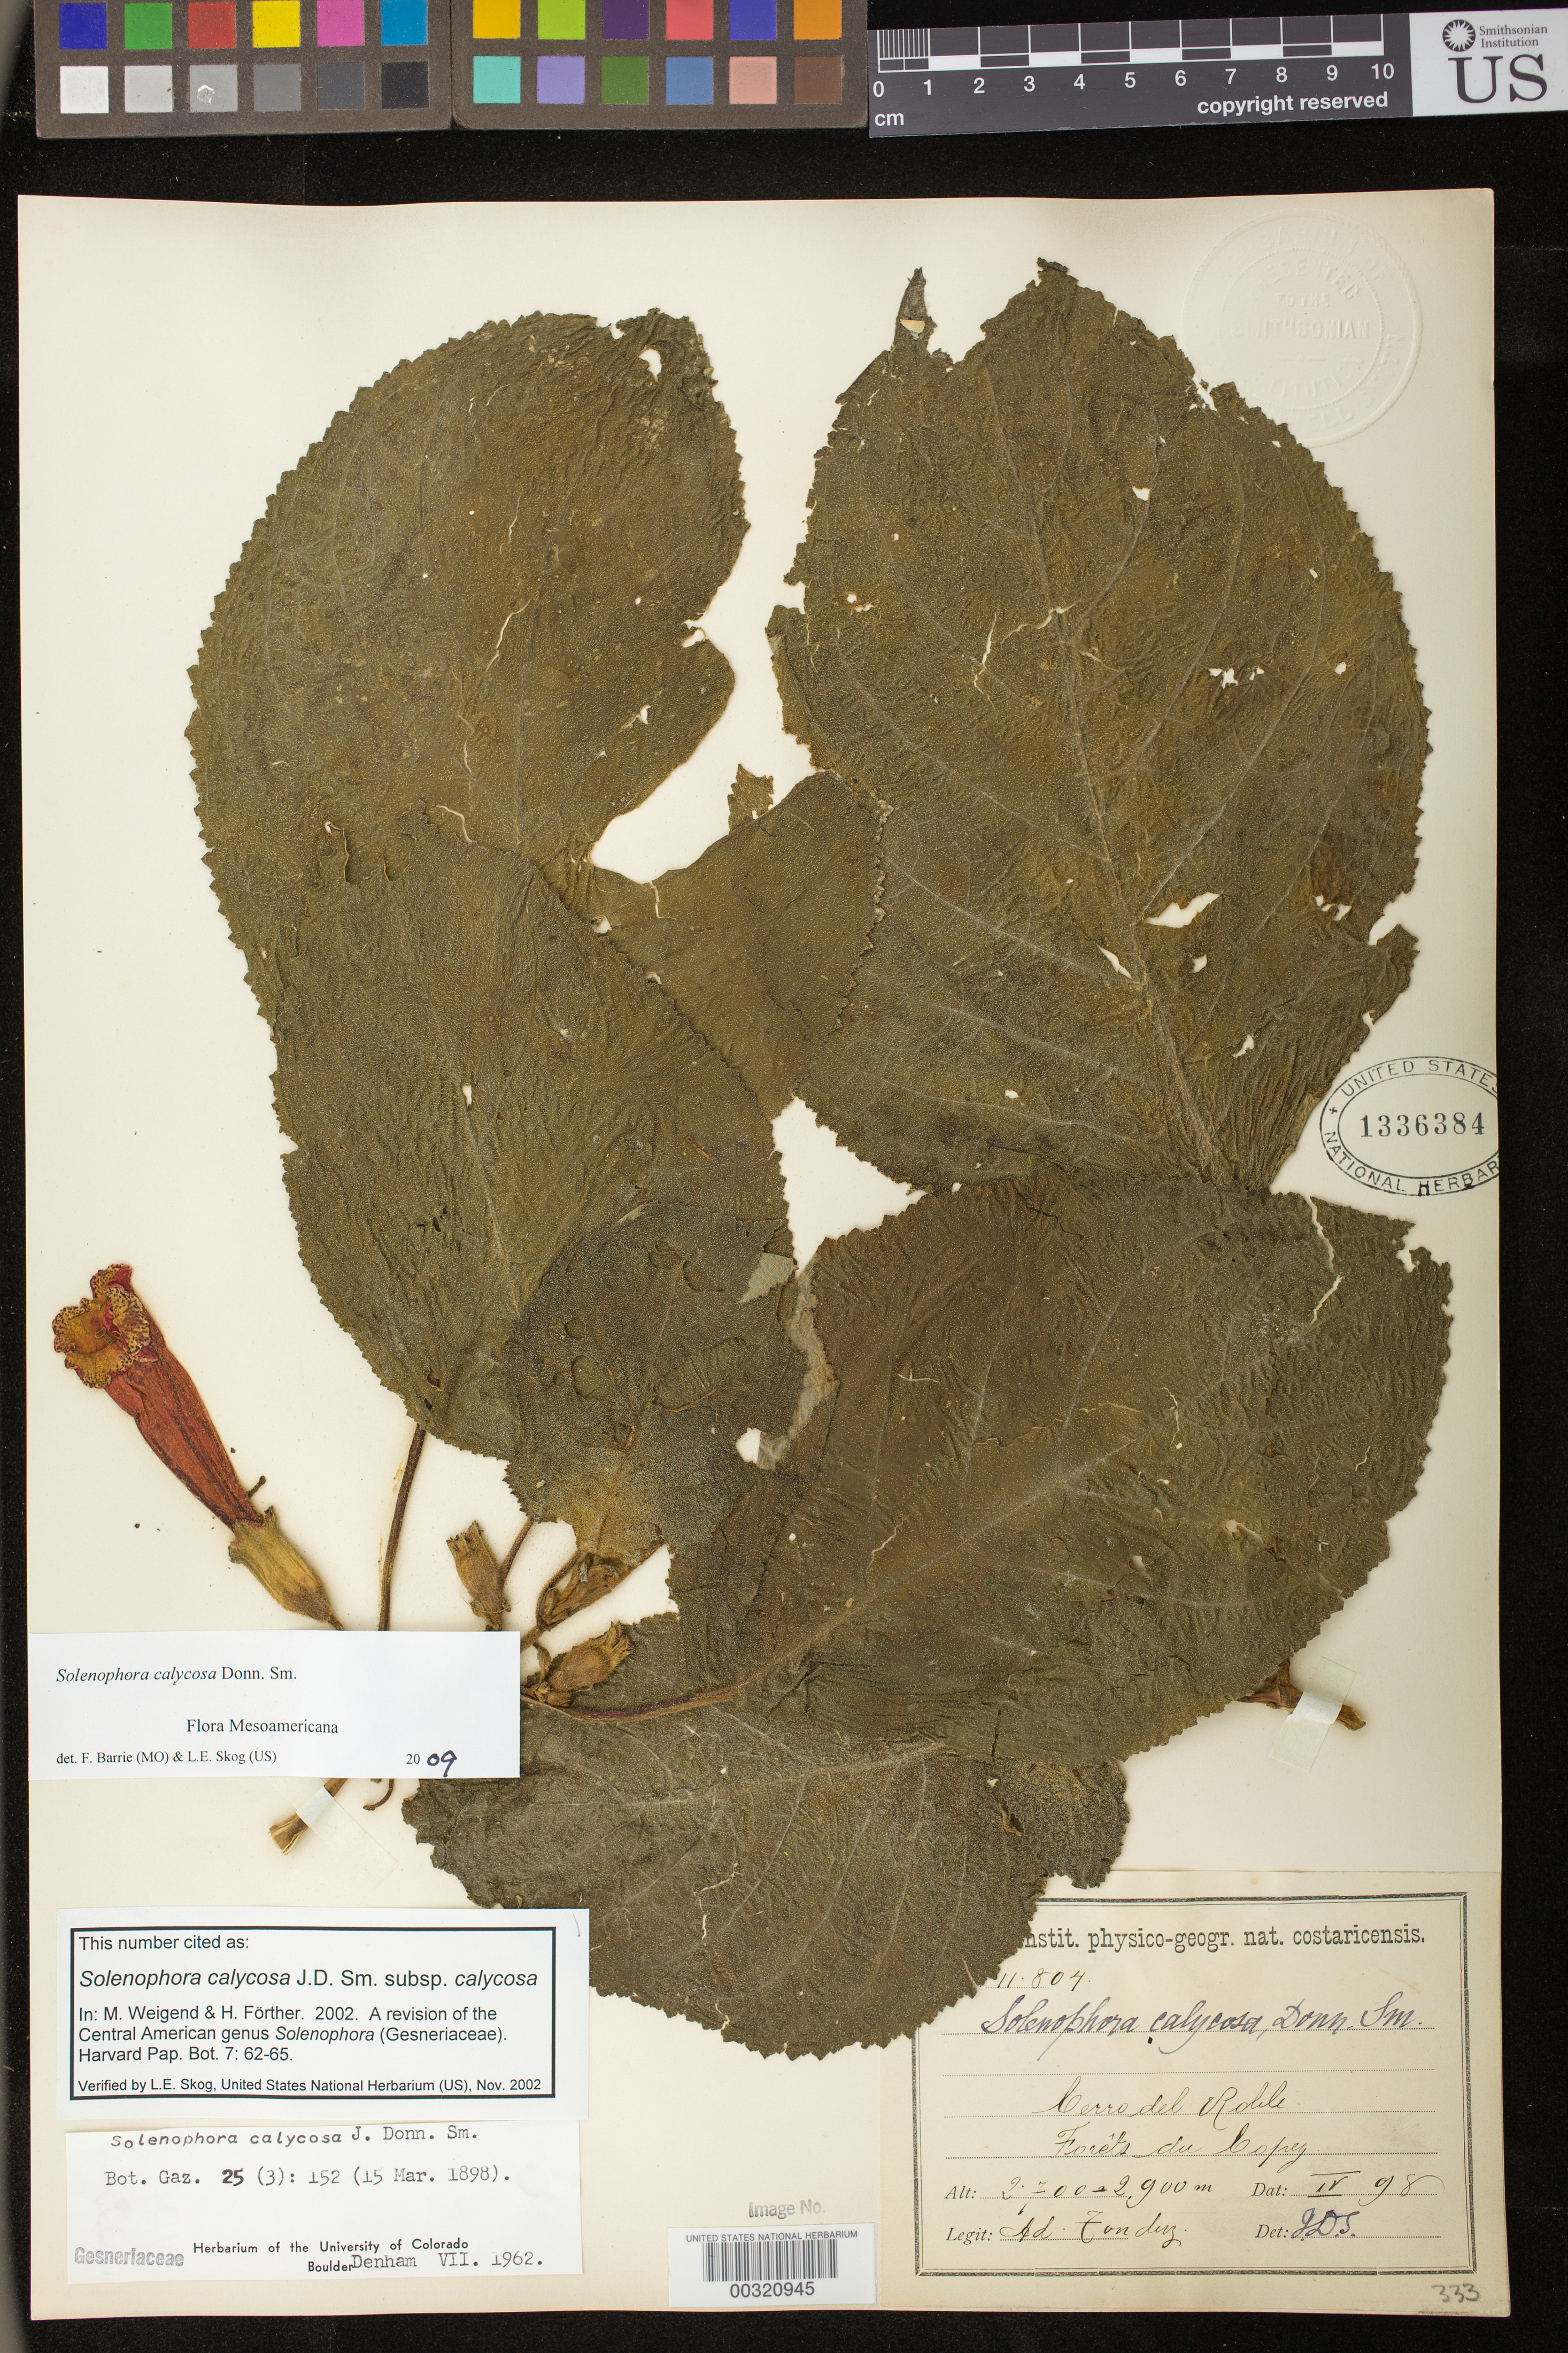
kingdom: Plantae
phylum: Tracheophyta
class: Magnoliopsida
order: Lamiales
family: Gesneriaceae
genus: Solenophora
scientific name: Solenophora calycosa Donn. Sm. subsp. calycosa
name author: (Donn. Sm.) Donn. Sm.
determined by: Weigend; Förther, Harald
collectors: A. Tonduz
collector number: HNC 11804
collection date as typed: Apr 1898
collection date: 1898-04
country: Costa Rica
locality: Cerro del Roble, forêts du Copey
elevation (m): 2700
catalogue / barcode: US 1336384